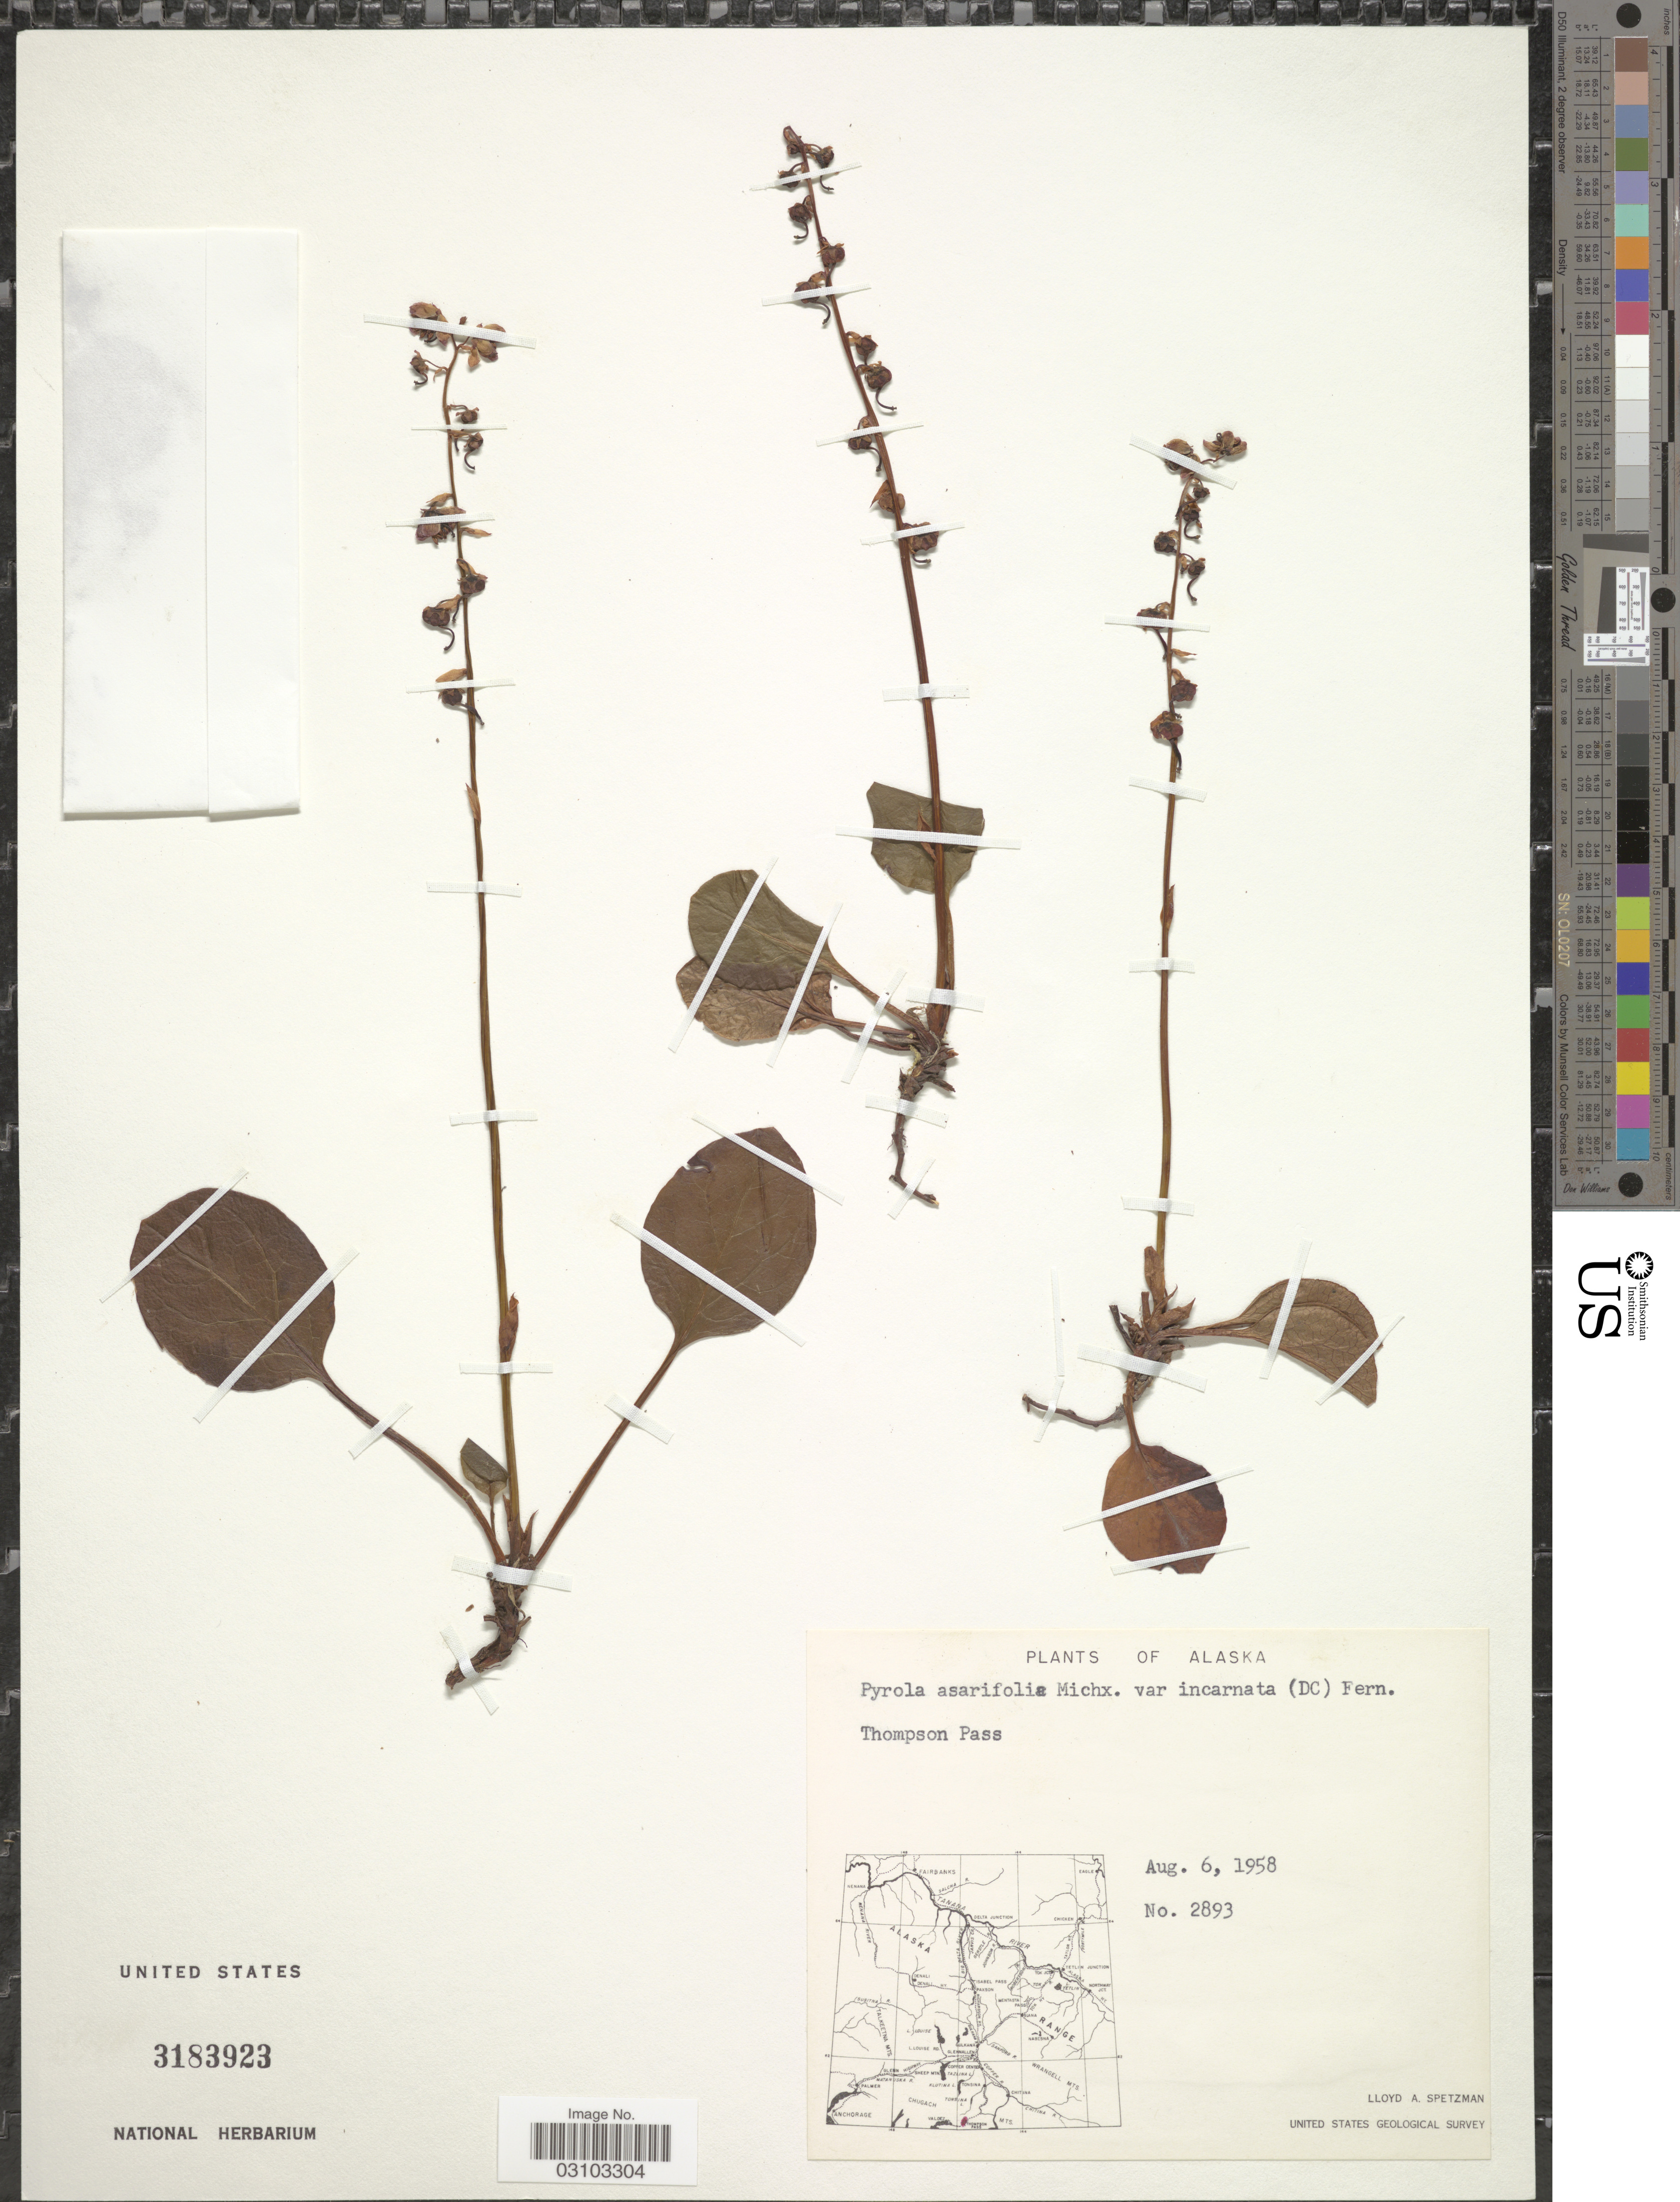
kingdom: Plantae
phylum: Tracheophyta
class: Magnoliopsida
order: Ericales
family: Ericaceae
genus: Pyrola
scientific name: Pyrola asarifolia subsp. incarnata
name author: (DC.) Haber & Hideki Takah.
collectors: L. Spetzman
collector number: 2893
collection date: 1958-08-06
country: United States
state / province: Alaska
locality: Thompson Pass.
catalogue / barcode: US 3183923